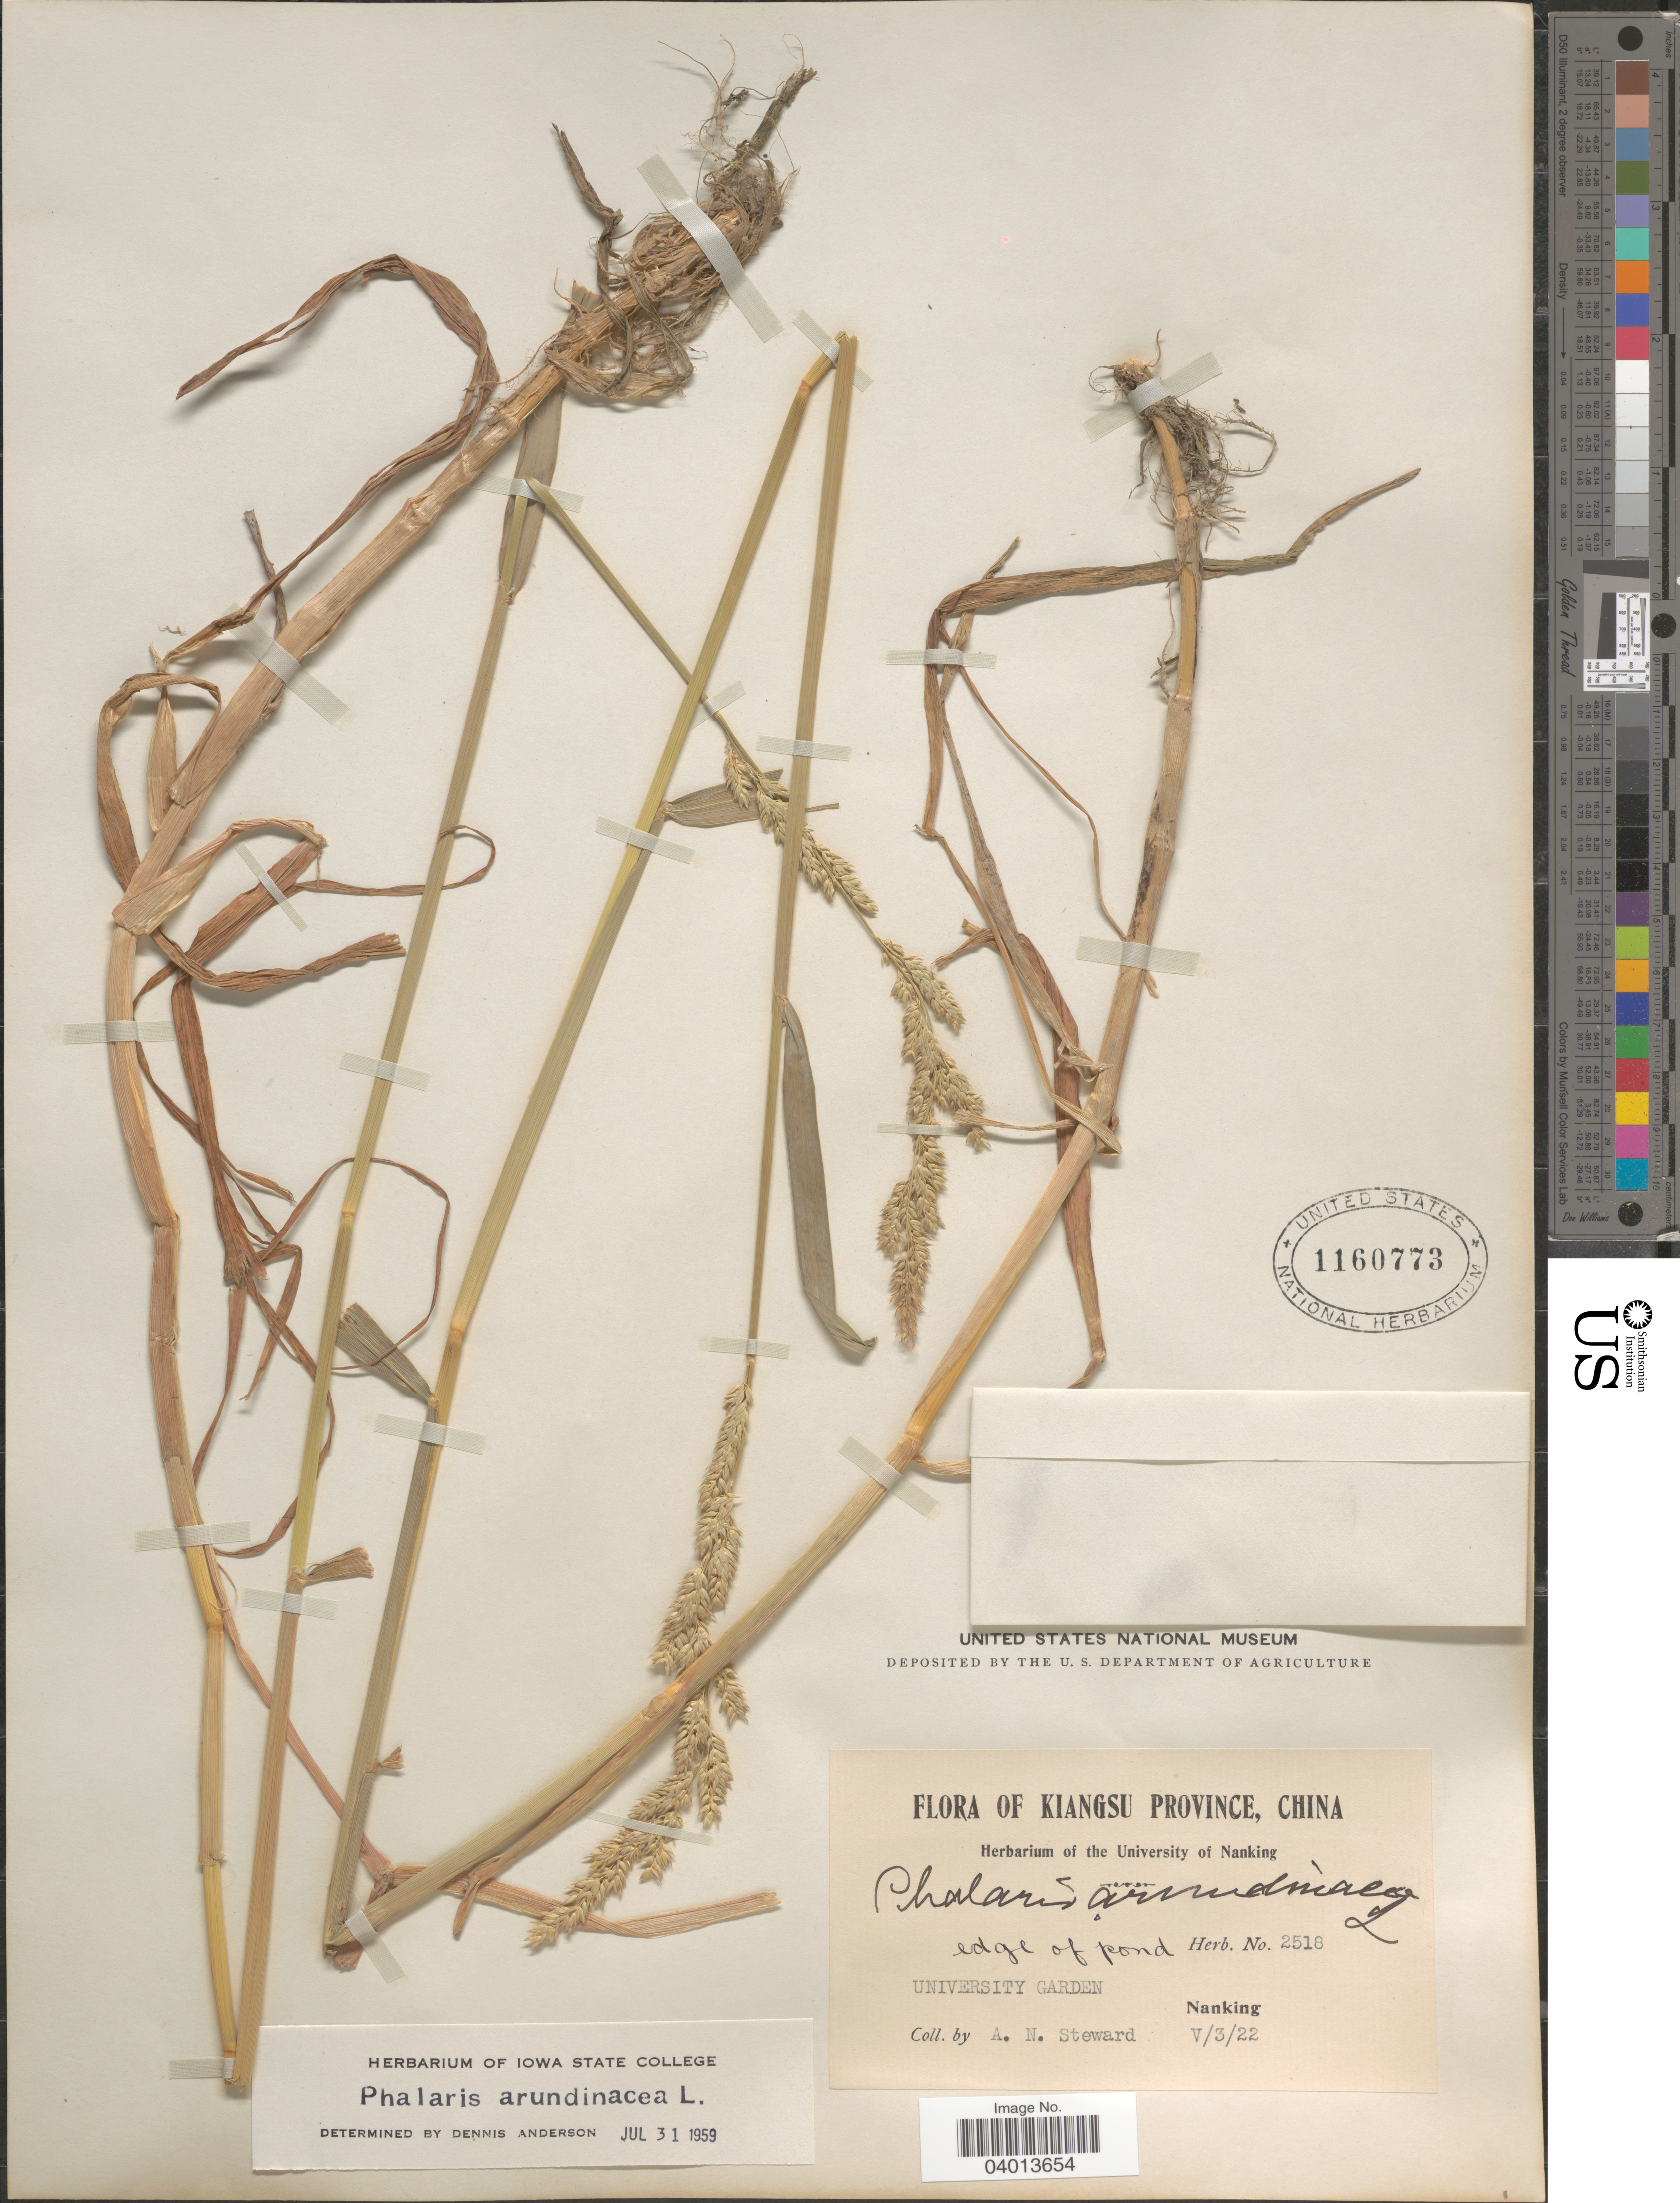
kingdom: Plantae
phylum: Tracheophyta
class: Liliopsida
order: Poales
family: Poaceae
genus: Phalaris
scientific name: Phalaris arundinacea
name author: L.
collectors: A. N. Steward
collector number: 2518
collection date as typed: Transcribed d/m/y: 3/5/22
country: China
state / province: Jiangsu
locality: Kiangsu Province. University Garden. Nanking.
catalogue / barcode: US 1160773